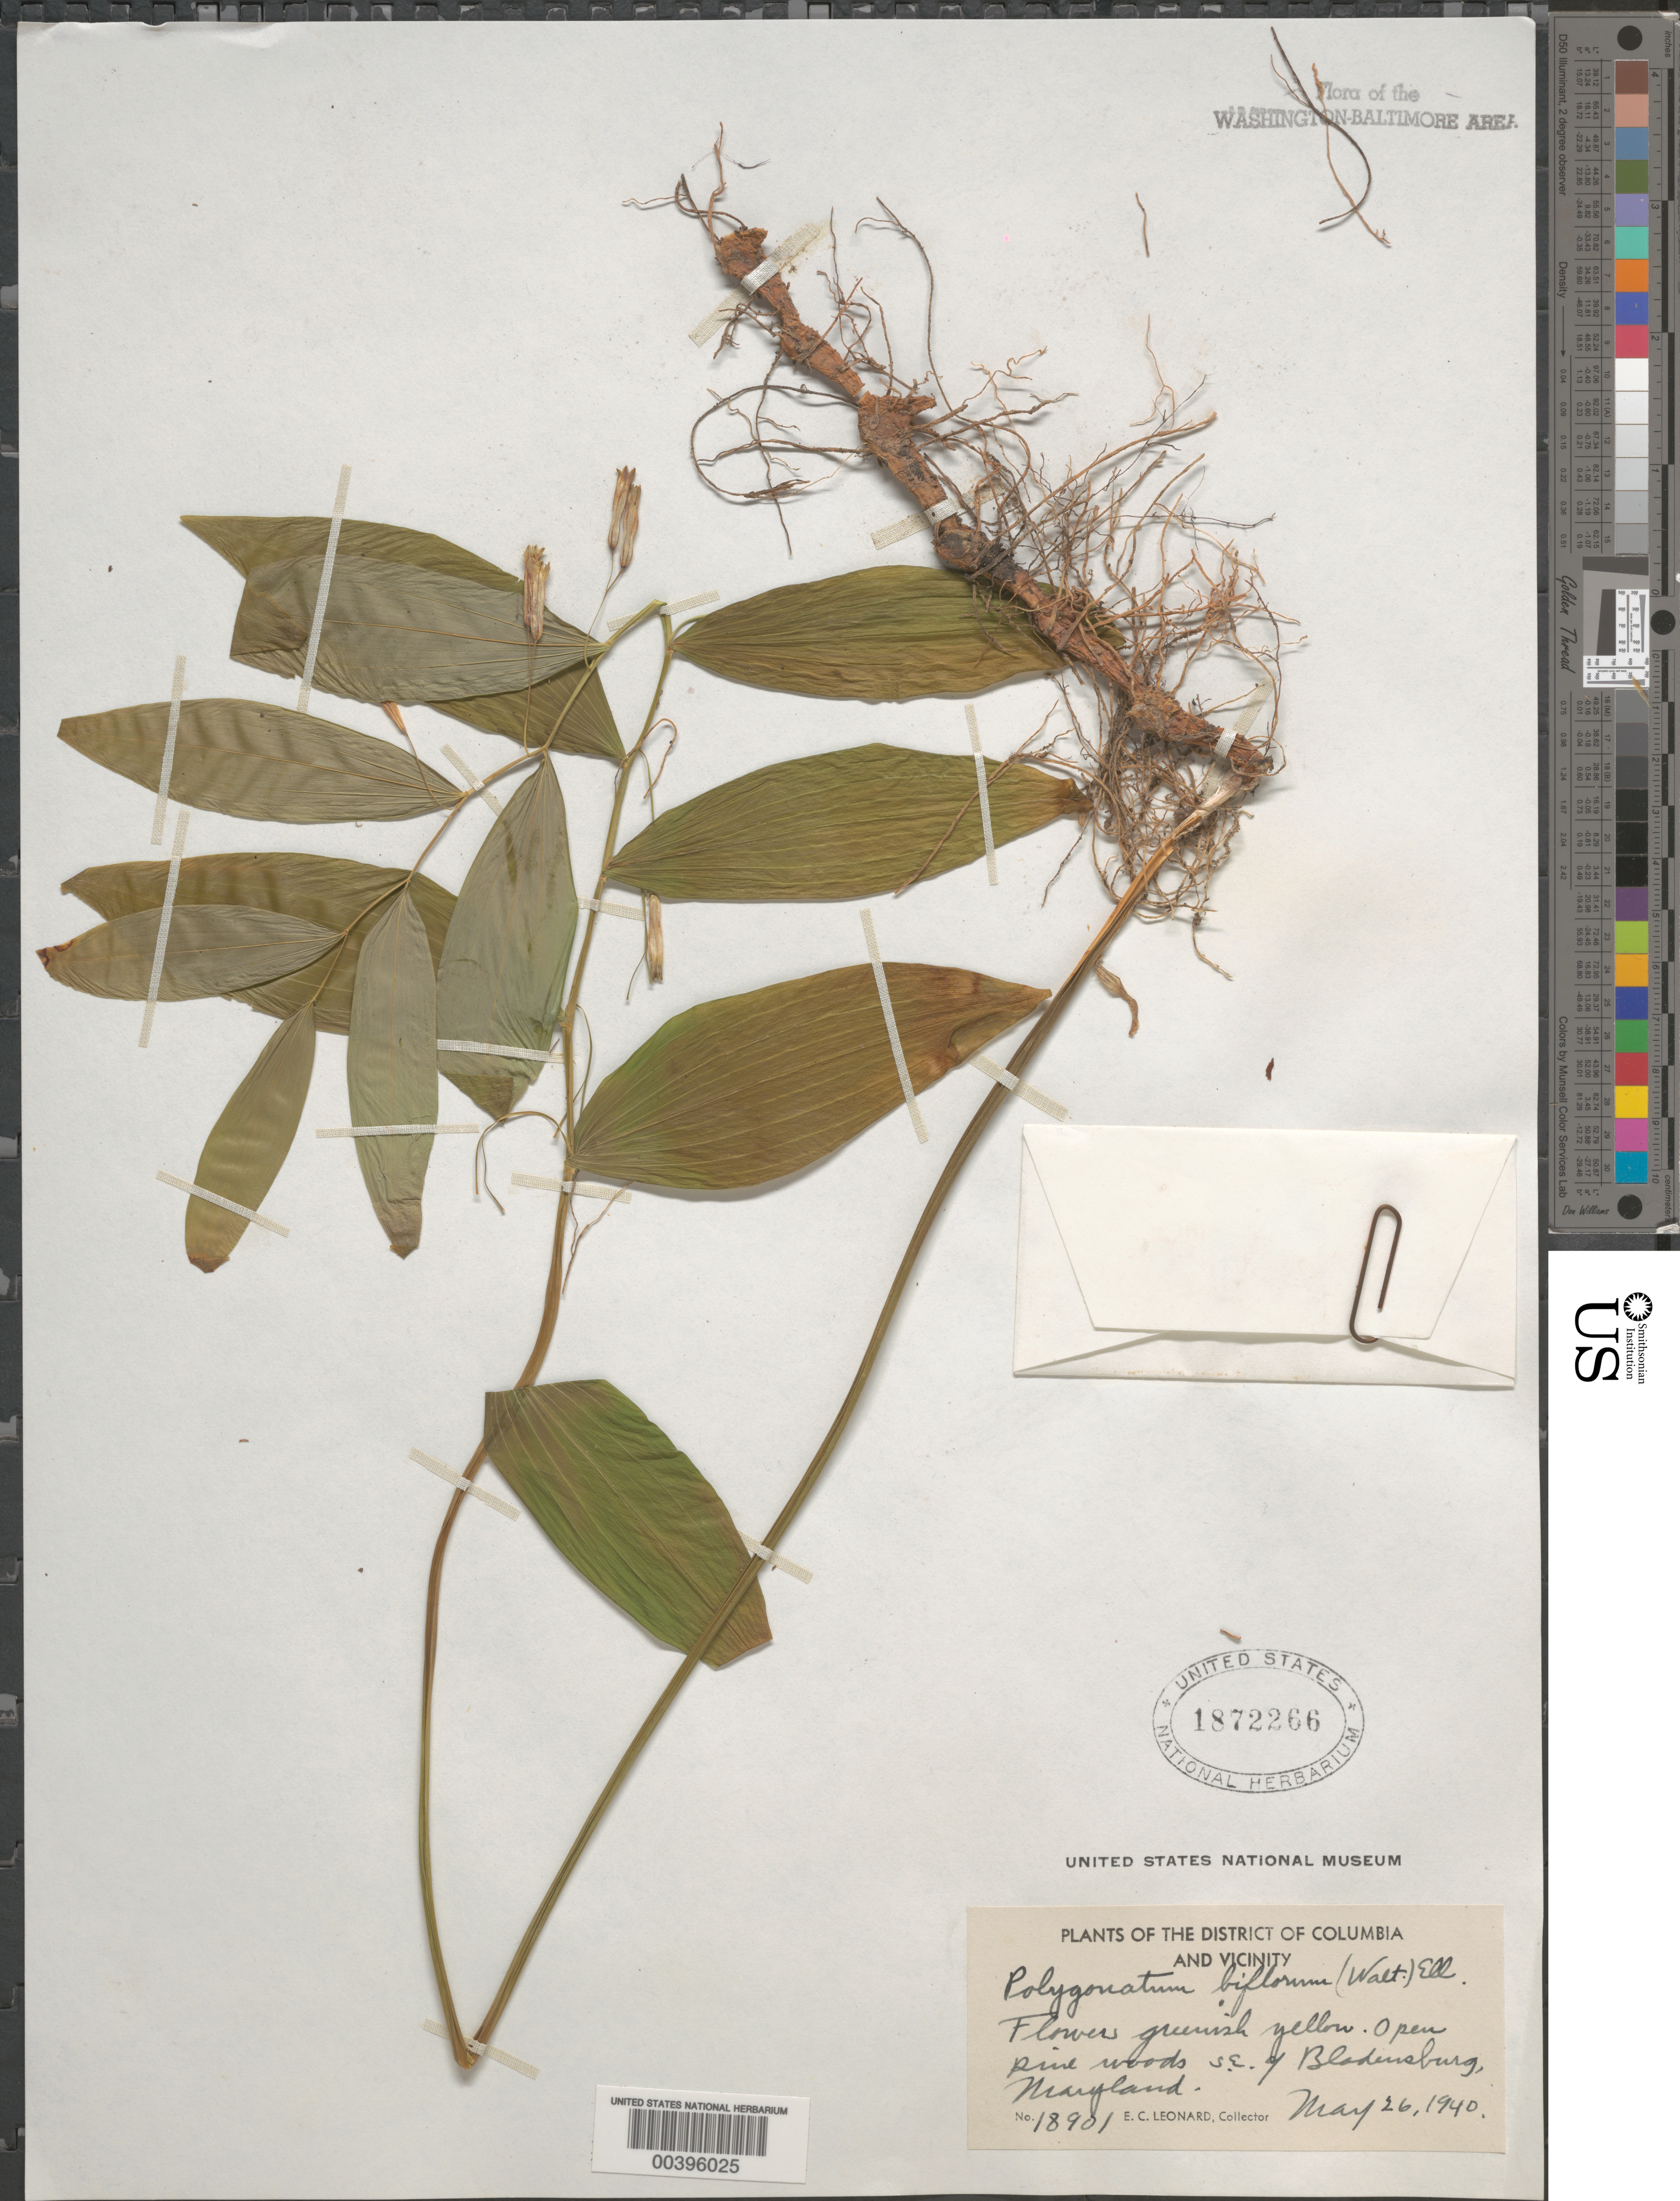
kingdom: Plantae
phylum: Tracheophyta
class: Liliopsida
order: Asparagales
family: Asparagaceae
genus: Polygonatum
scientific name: Polygonatum biflorum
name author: (Walter) Elliott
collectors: E. C. Leonard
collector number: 18901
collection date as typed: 26 May 1940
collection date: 1940-05-26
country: United States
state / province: Maryland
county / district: Prince George's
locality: Southeast of Bladensburg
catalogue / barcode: US 1872266